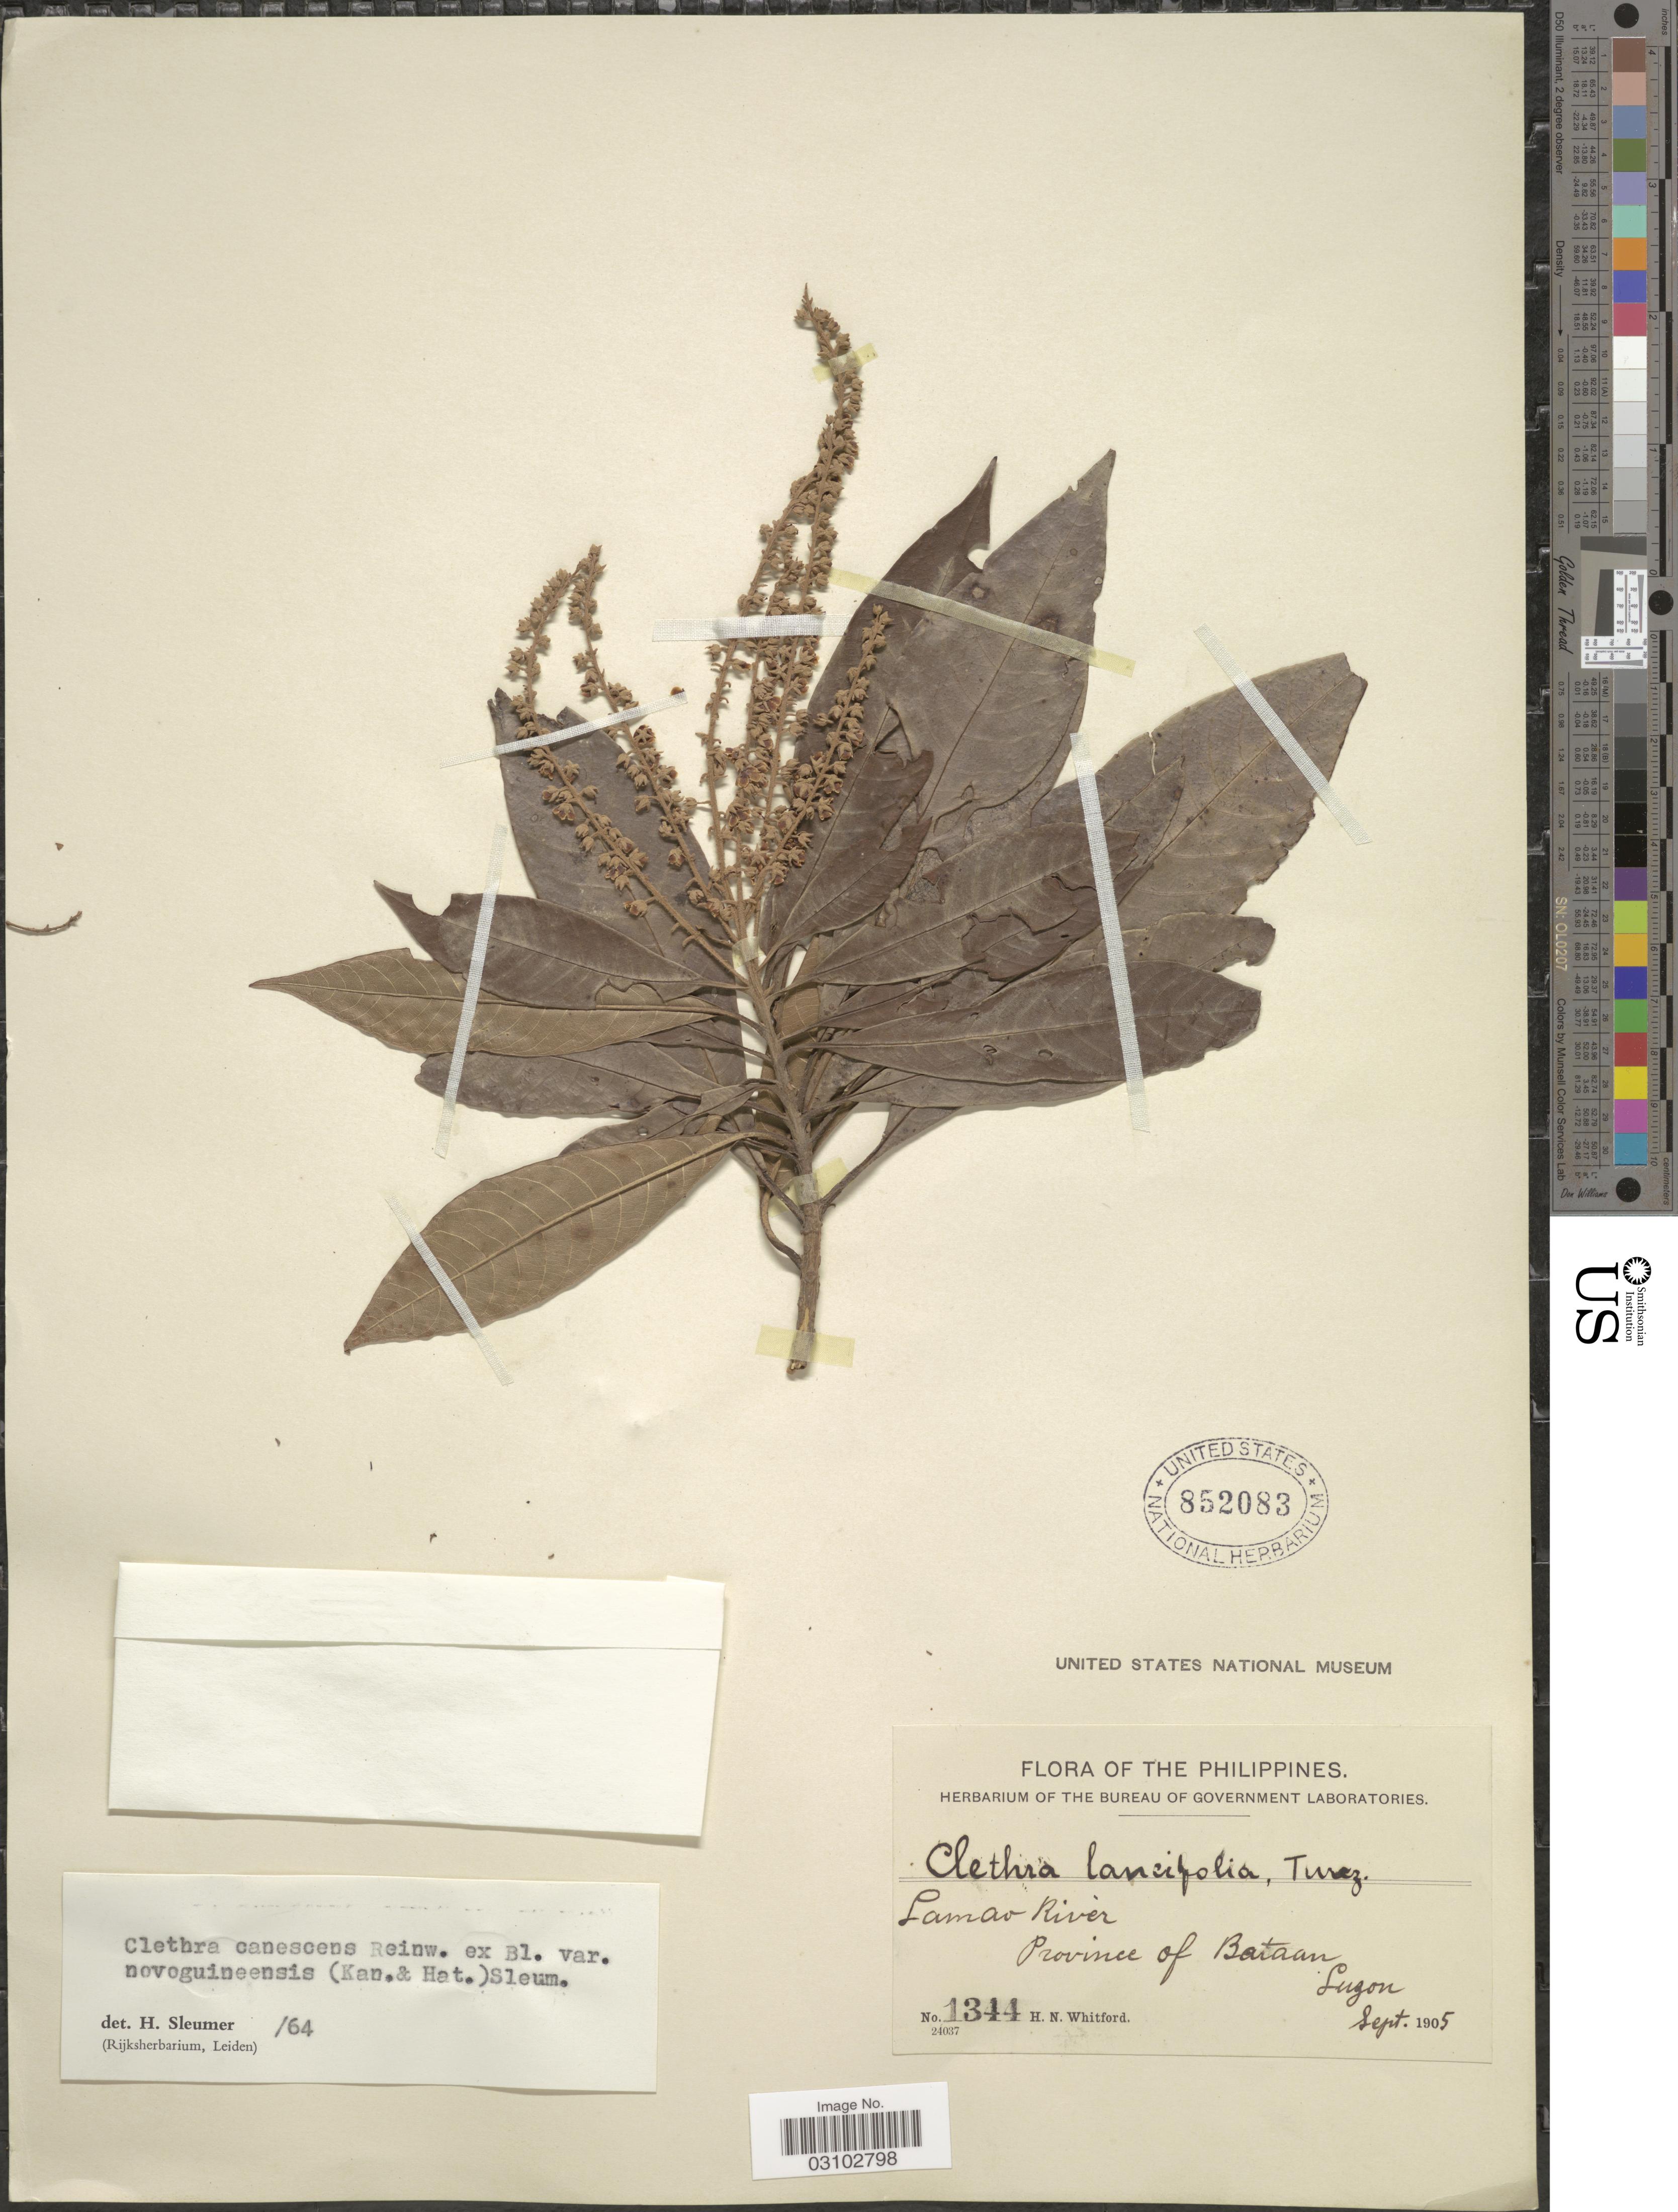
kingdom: Plantae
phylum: Tracheophyta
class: Magnoliopsida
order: Ericales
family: Clethraceae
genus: Clethra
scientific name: Clethra canescens var. novoguineensis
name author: (Kaneh. & Hatus.) Sleumer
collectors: H. N. Whitford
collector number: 1344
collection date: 1905-09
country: Philippines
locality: Lamao River. Province of Bataan, Luzon.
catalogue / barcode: US 852083